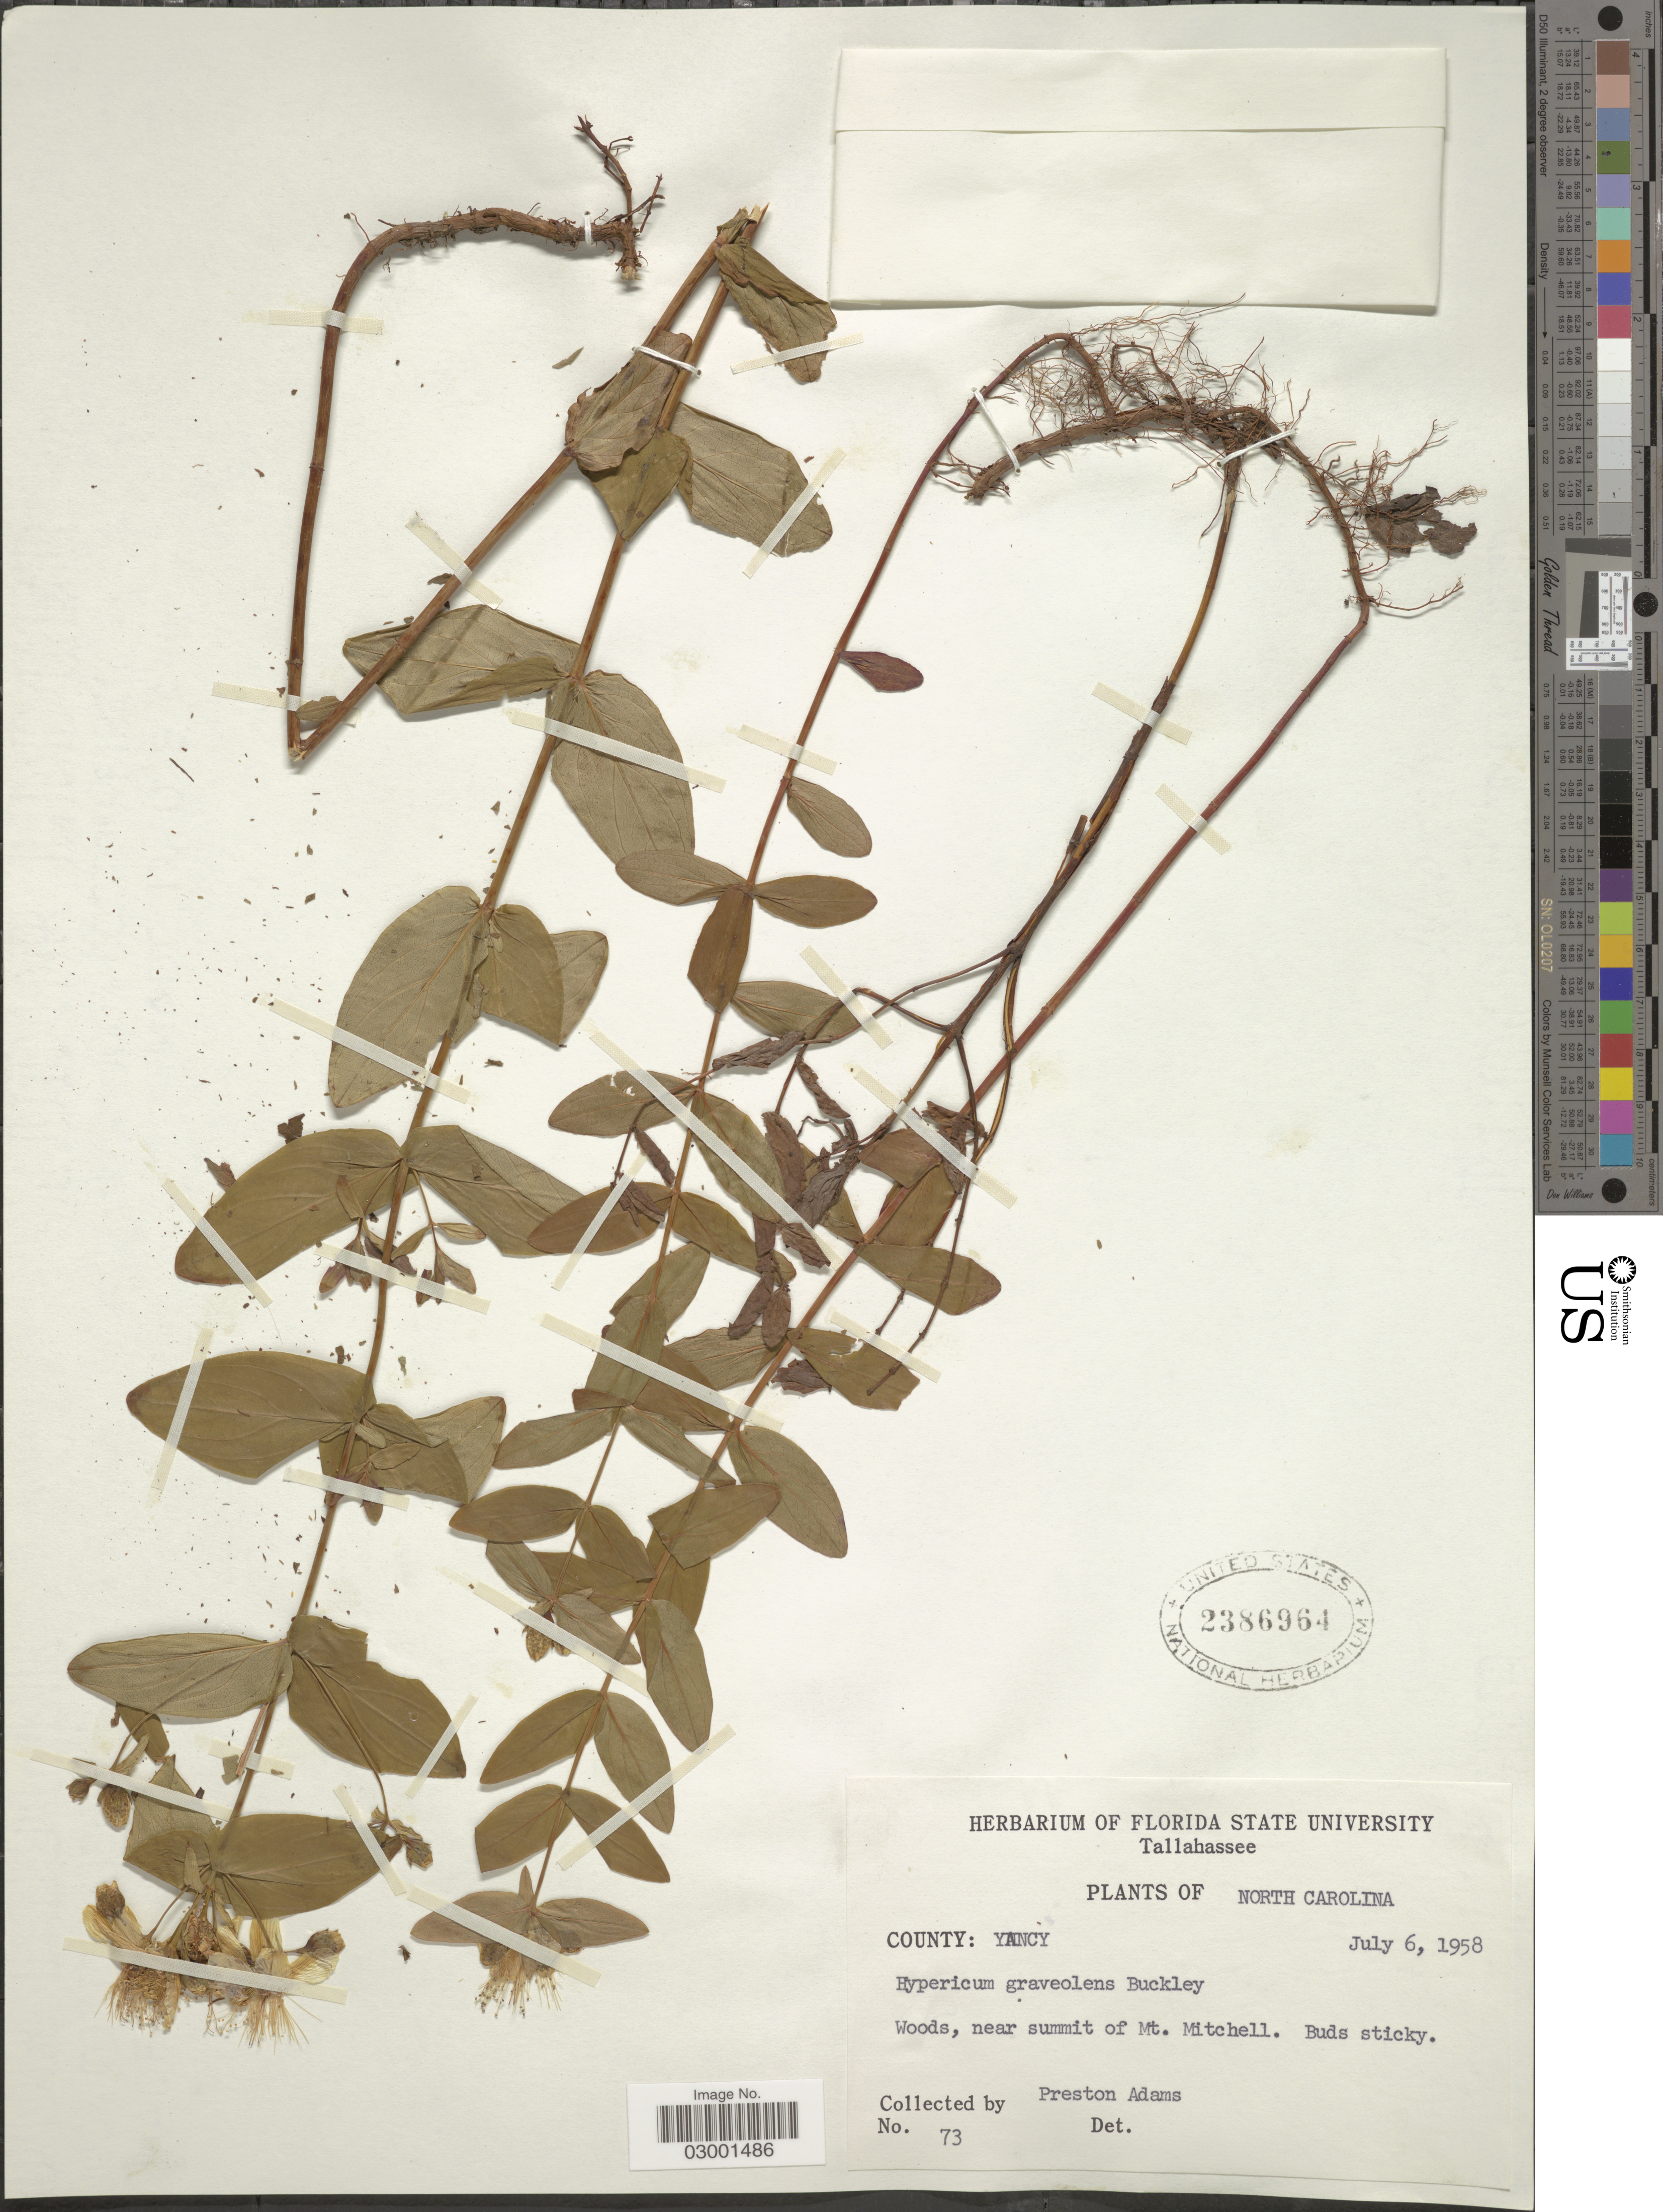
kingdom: Plantae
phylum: Tracheophyta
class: Magnoliopsida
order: Malpighiales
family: Hypericaceae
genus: Hypericum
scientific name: Hypericum graveolens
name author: Buckley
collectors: P. Adams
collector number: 73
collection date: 1958-07-06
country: United States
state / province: North Carolina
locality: Tallahassee, County: Yancy, woods, near summit of Mt. Mitchell.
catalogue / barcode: US 2386964